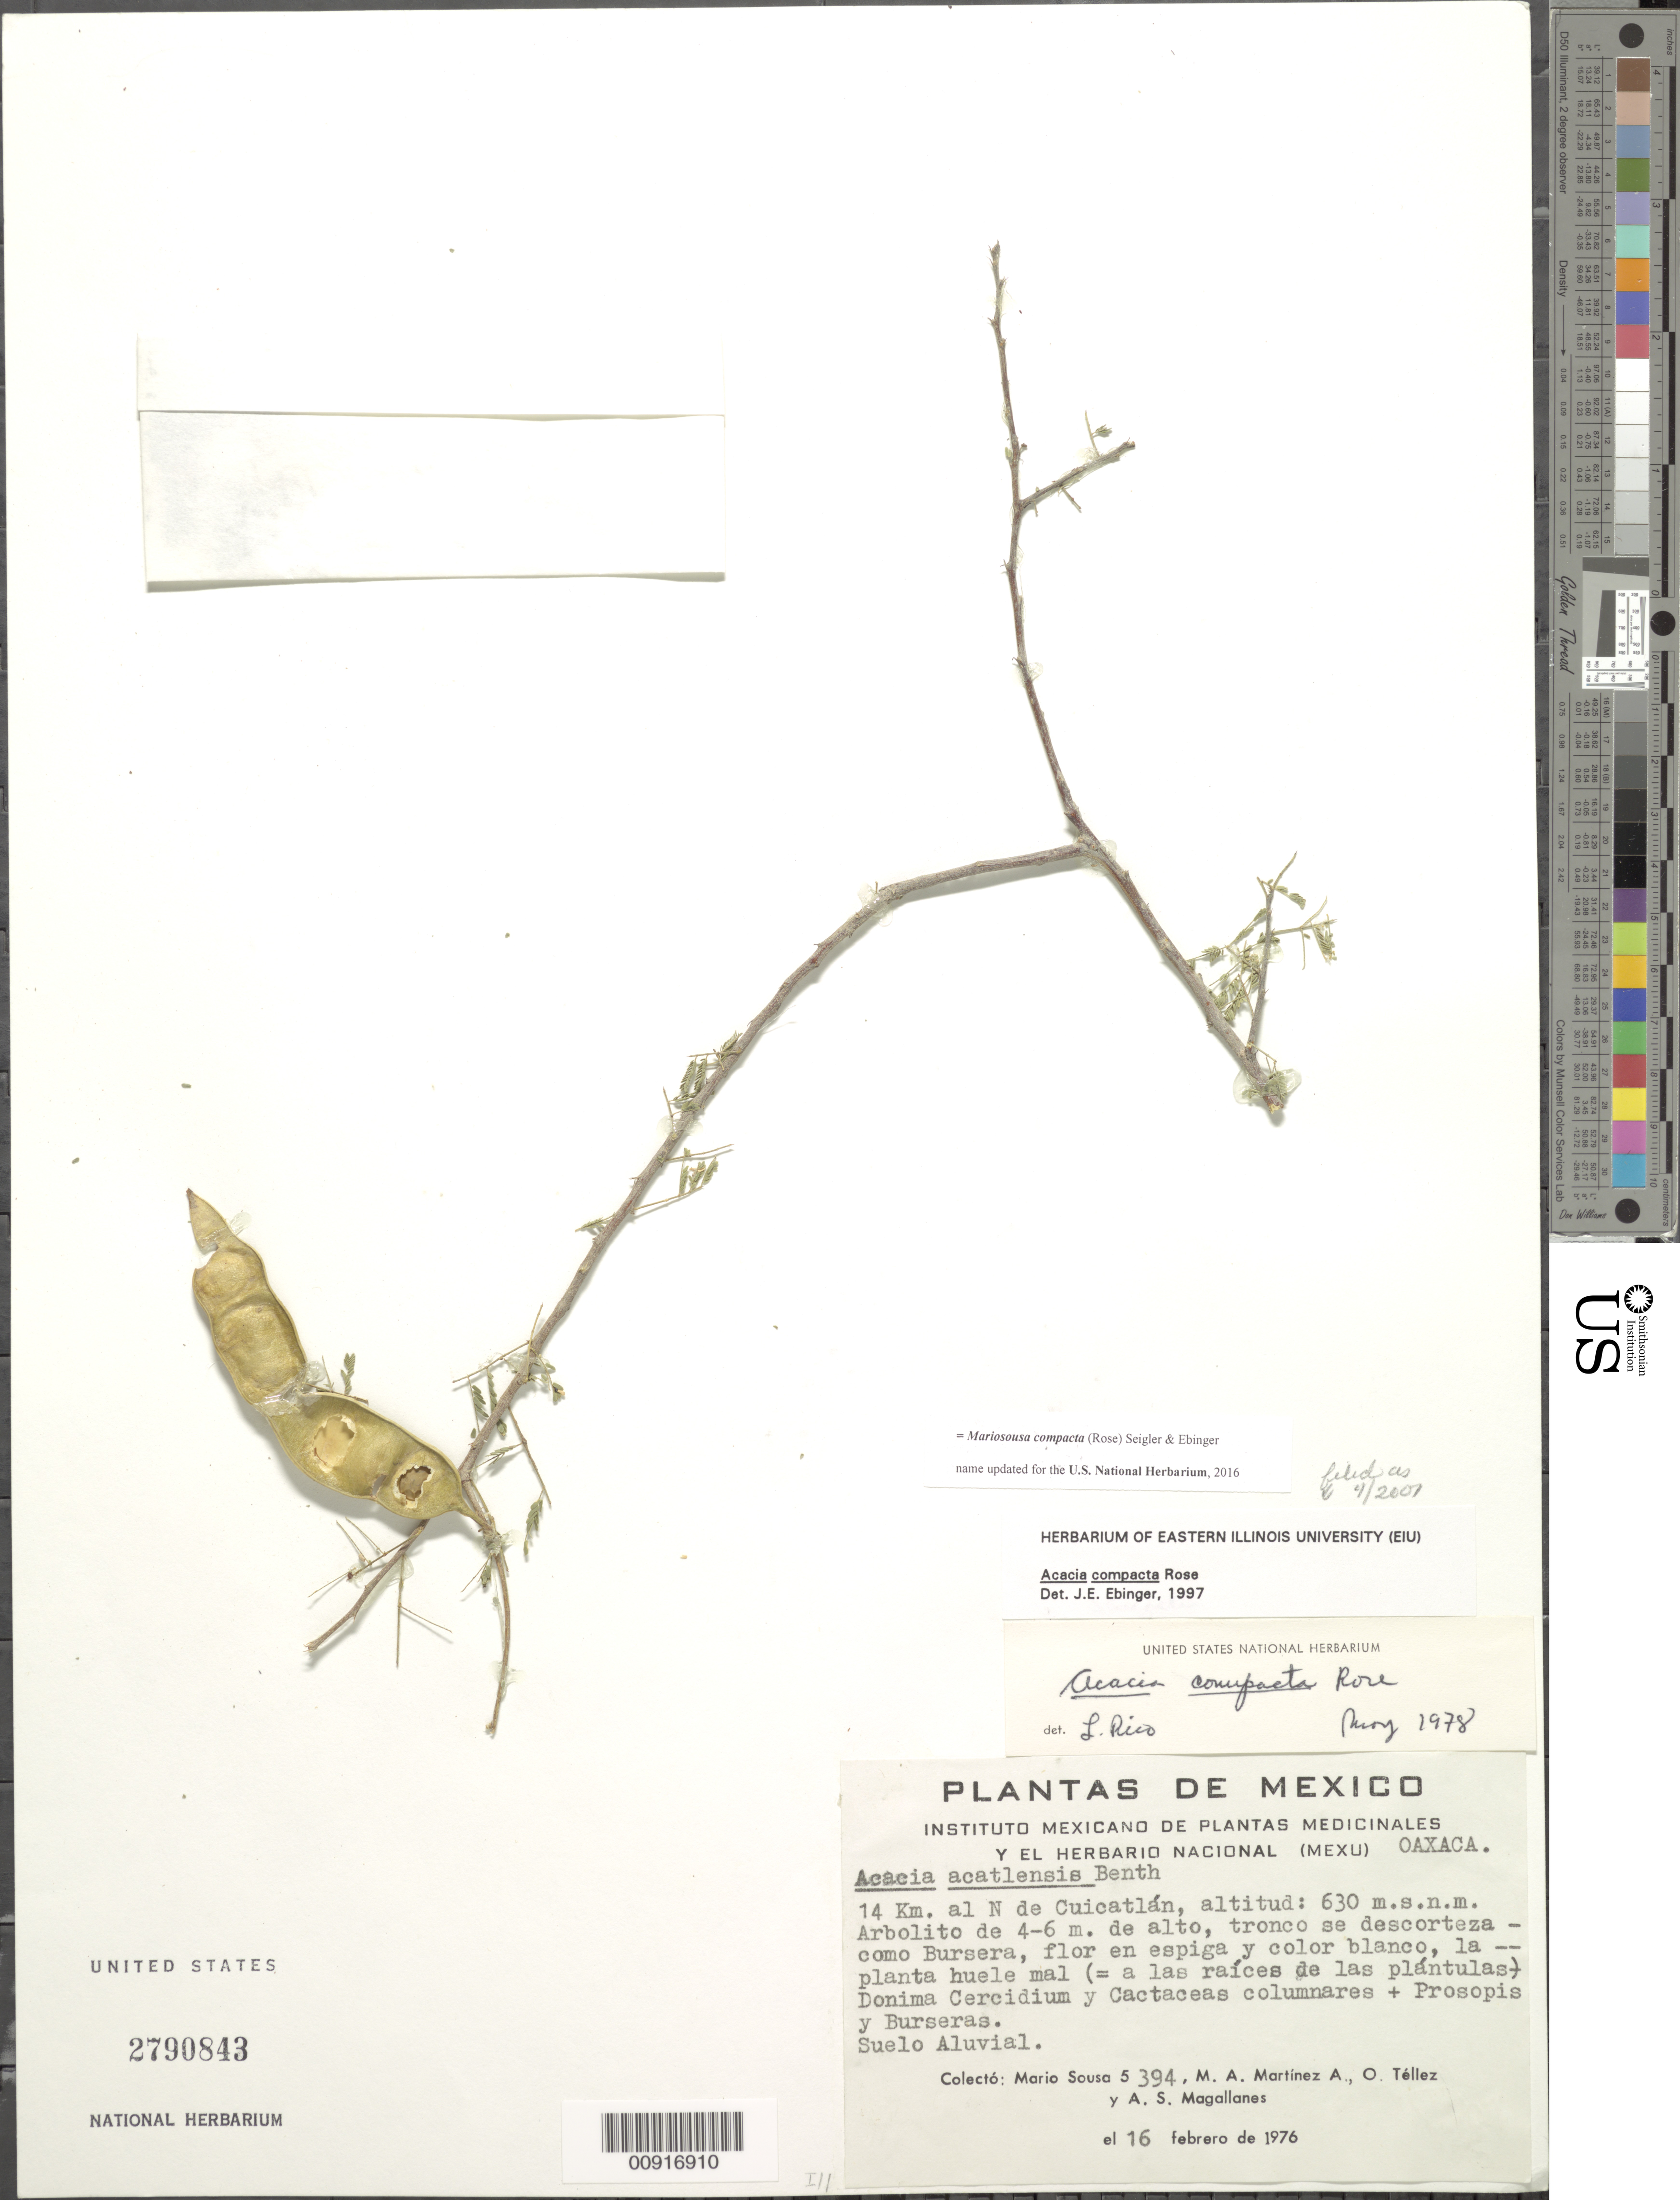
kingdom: Plantae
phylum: Tracheophyta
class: Magnoliopsida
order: Fabales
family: Fabaceae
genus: Mariosousa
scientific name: Mariosousa compacta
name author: (Rose) Seigler & Ebinger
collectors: M. Sousa S., M. A. Martínez Alfaro, O. Téllez V. & A. Magallanes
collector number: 5394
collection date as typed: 16 Feb 1976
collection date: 1976-02-16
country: Mexico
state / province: Oaxaca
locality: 14 km. al N de Cuicatlán.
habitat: Donima, Cercidium y cactaceas columnares + Prosopis y Burseras. Suelo Aluvial.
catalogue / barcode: US 2790843